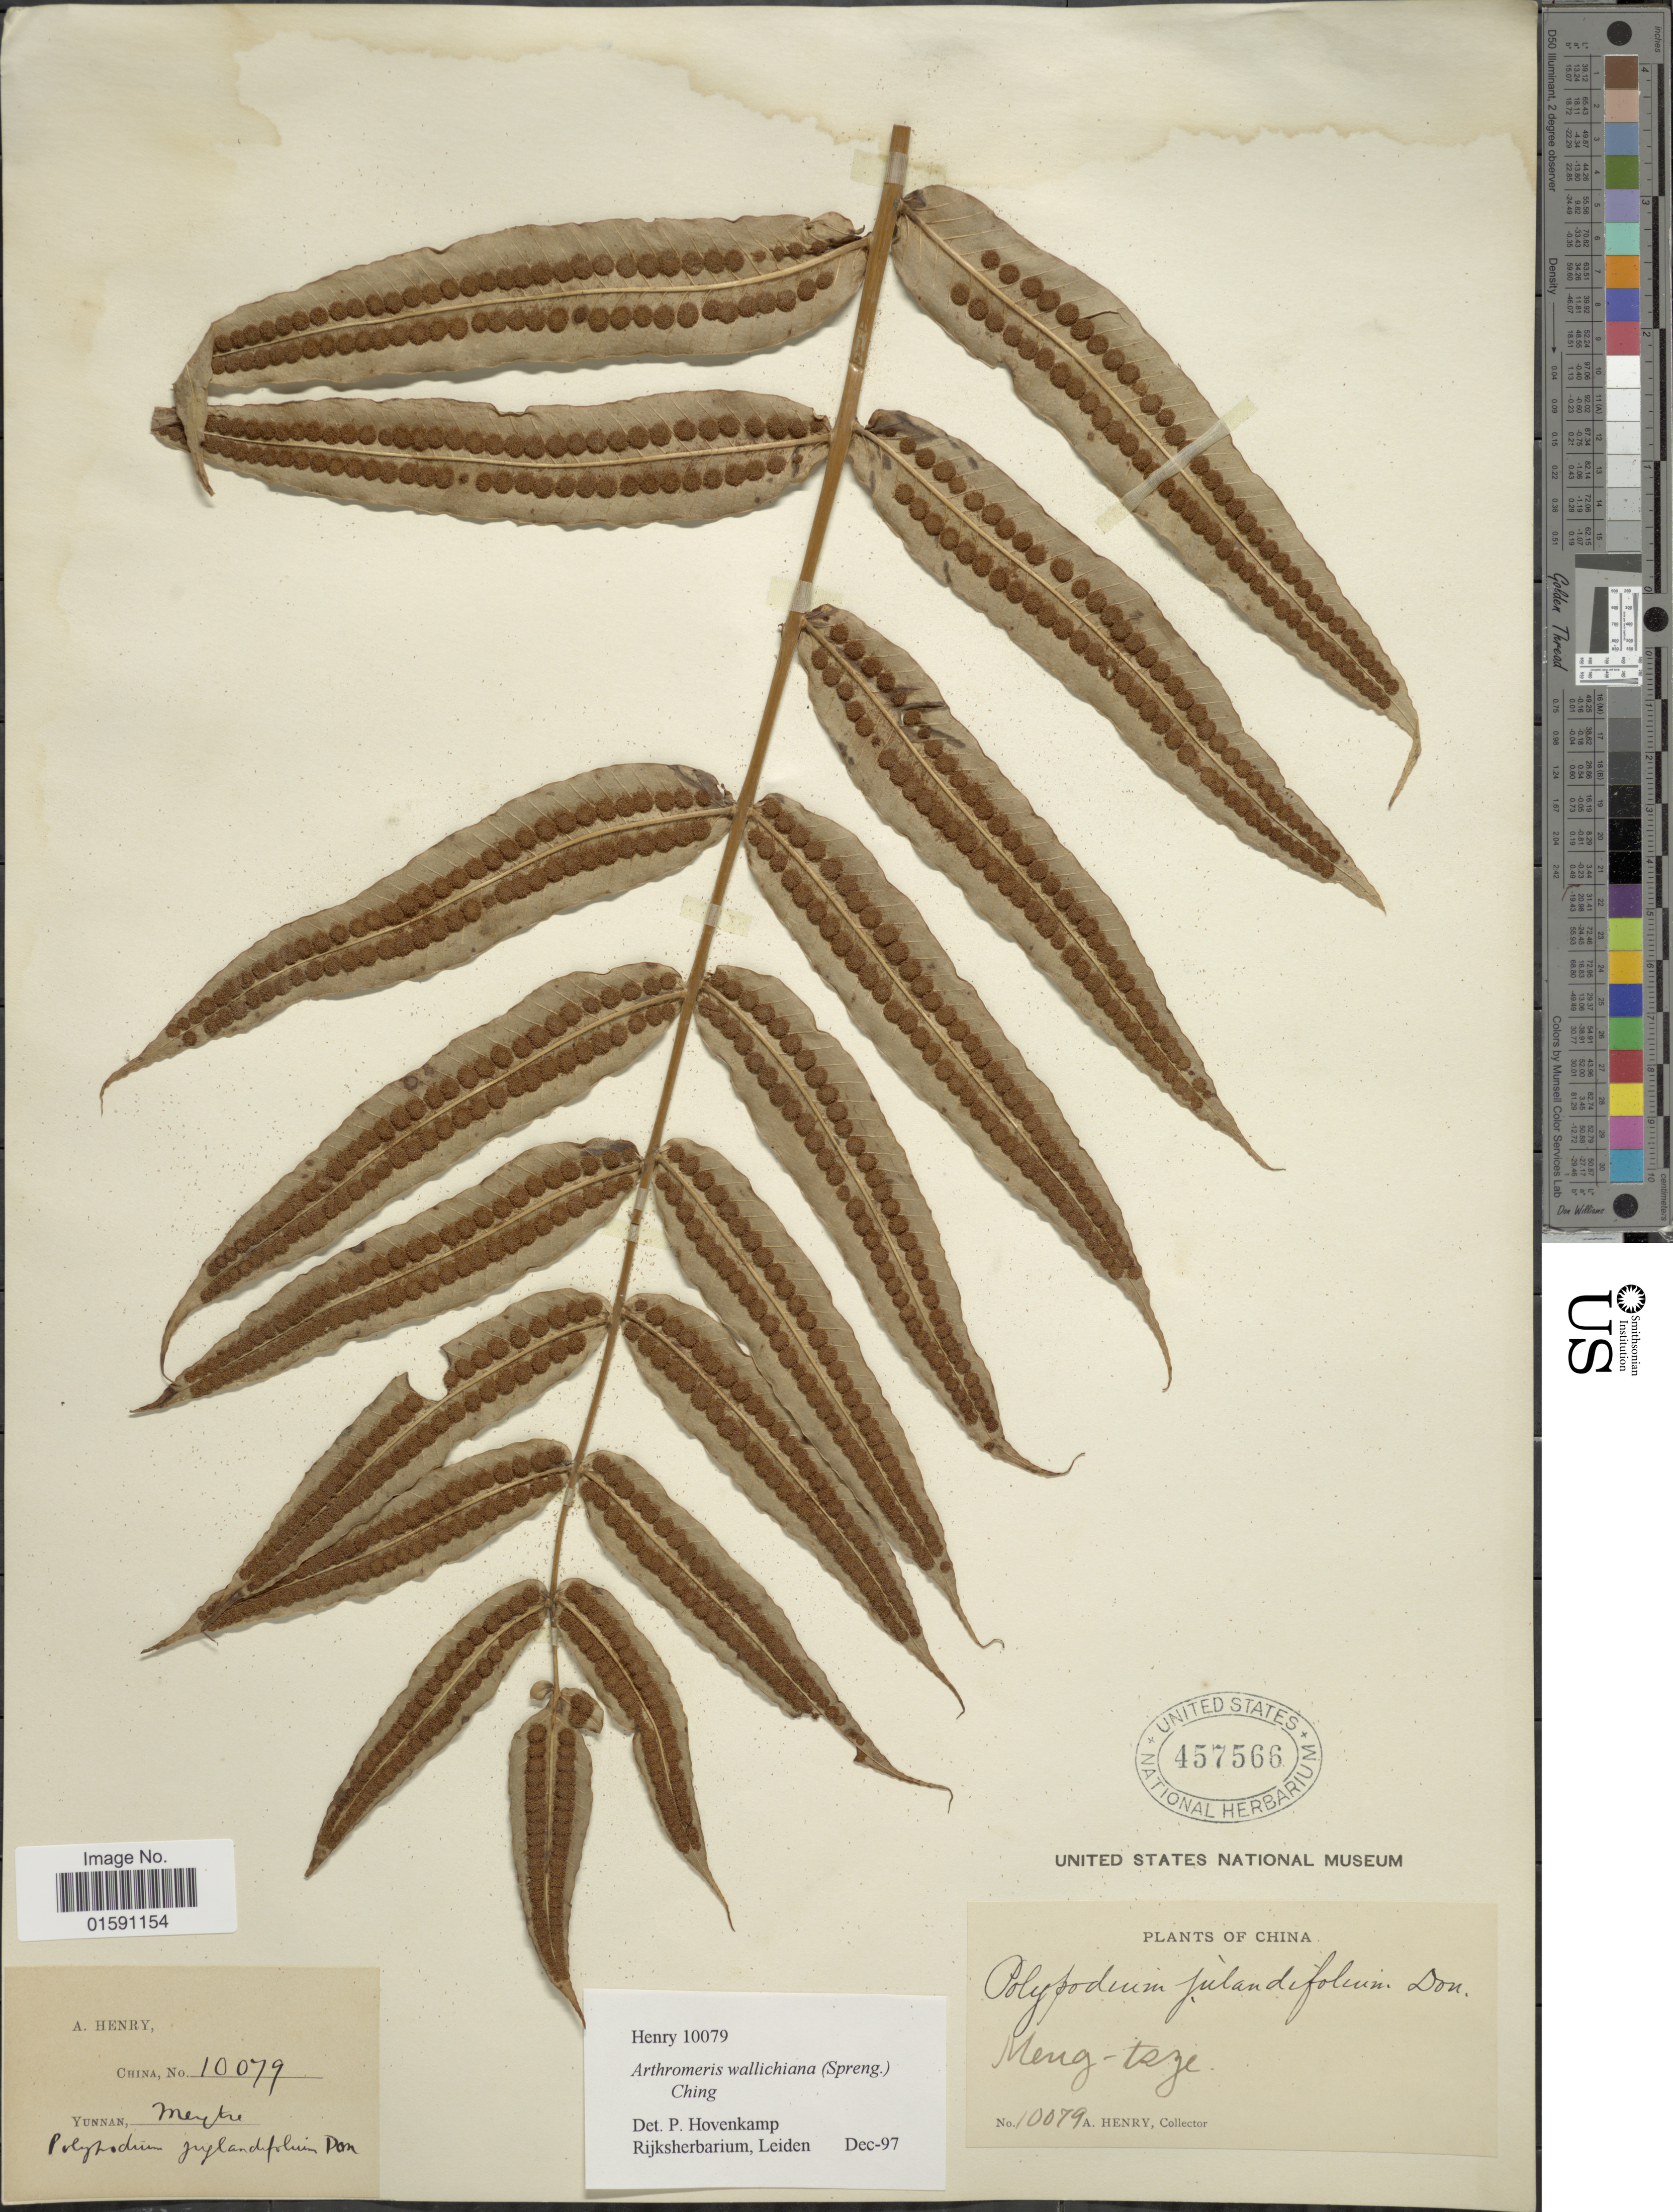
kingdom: Plantae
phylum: Tracheophyta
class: Polypodiopsida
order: Polypodiales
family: Polypodiaceae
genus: Arthromeris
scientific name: Arthromeris wallichiana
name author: (Spreng.) Ching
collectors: A. Henry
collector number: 10079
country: China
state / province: Yunnan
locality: Mengtze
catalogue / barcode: US 457566